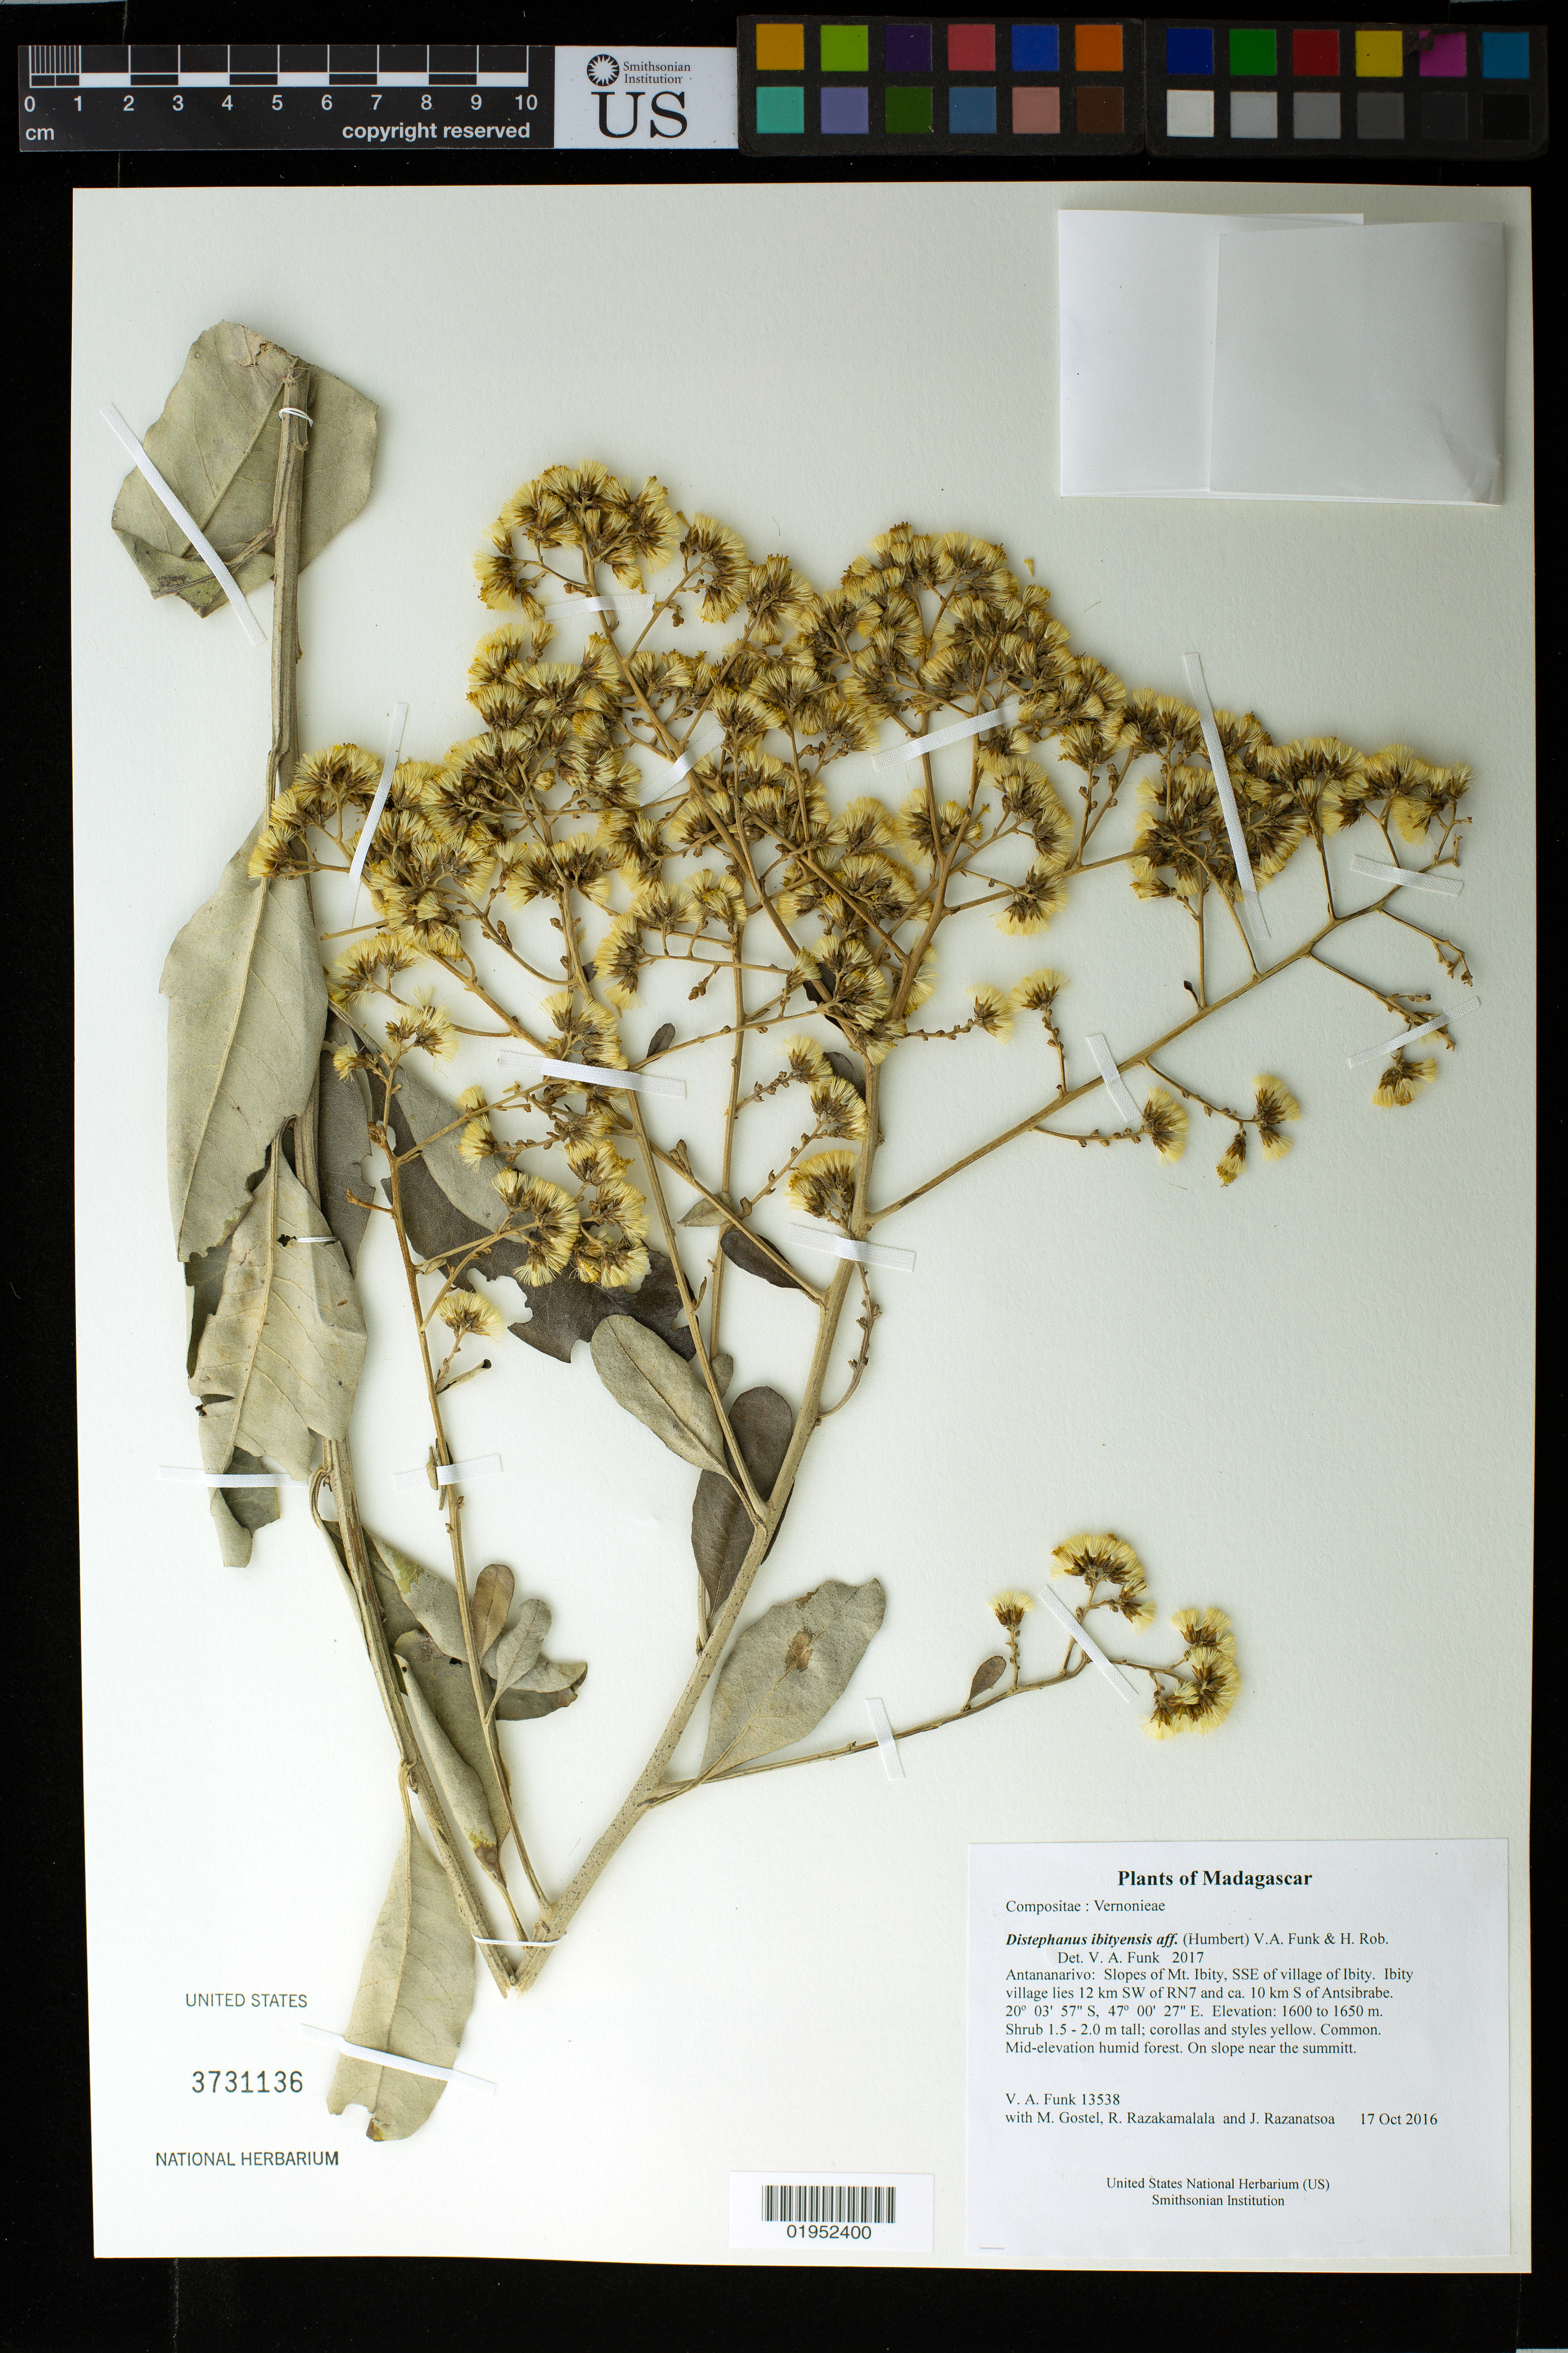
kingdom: Plantae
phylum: Tracheophyta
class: Magnoliopsida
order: Asterales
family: Asteraceae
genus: Distephanus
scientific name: Distephanus ibityensis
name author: (Humbert) V.A. Funk & H. Rob.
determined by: Funk, Vicki A., (BOT), Smithsonian Institution - National Museum of Natural History (UNITED STATES)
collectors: M. R. Gostel, R. Razakamalala & J. Razanatsoa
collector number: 13538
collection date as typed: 17 Oct 2016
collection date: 2016-10-17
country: Madagascar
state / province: Vakinankaratra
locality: Slopes of Mt. Ibity, SSE of village of Ibity. Ibity village lies 12 km SW of RN7 and ca. 10 km S of Antsibrabe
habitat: Mid-elevation humid forest. On slope near the summitt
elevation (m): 1600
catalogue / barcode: US 3731136